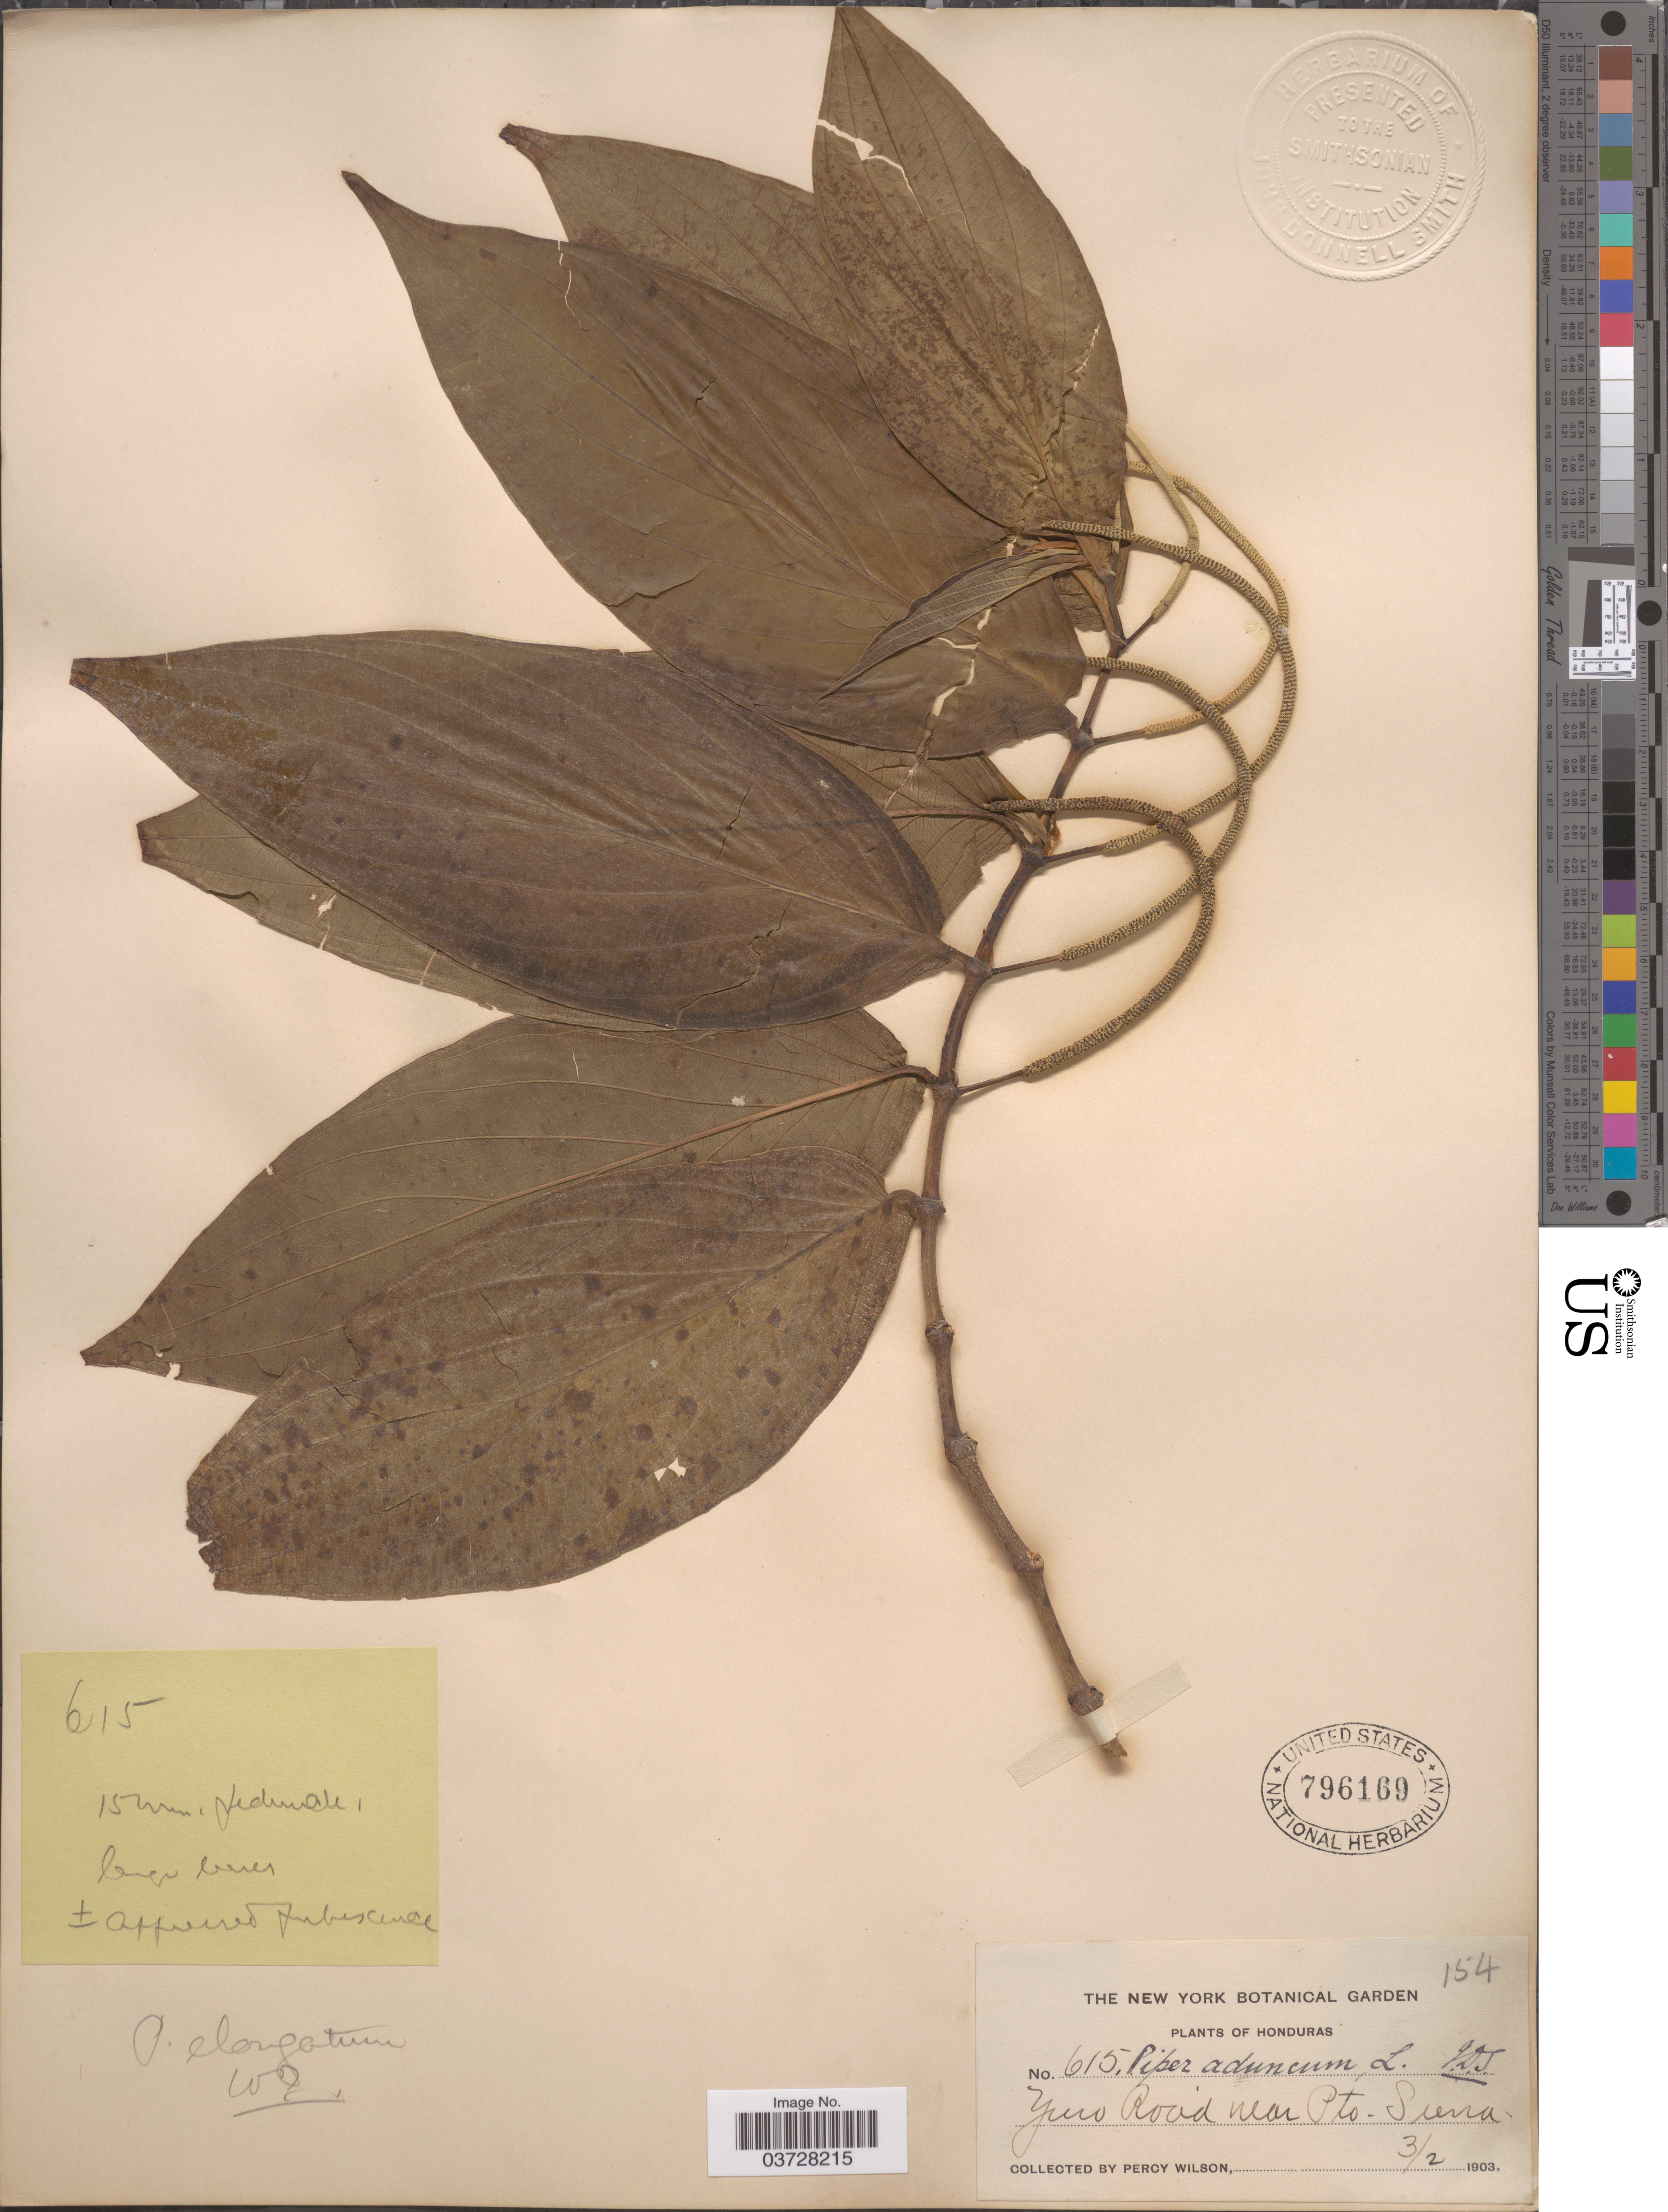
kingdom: Plantae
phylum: Tracheophyta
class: Magnoliopsida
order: Piperales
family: Piperaceae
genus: Piper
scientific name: Piper elongatum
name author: Vahl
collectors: P. Wilson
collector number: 615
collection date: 1903-02-03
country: Honduras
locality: Yuro Road near Pto. Sierra.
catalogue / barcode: US 796169